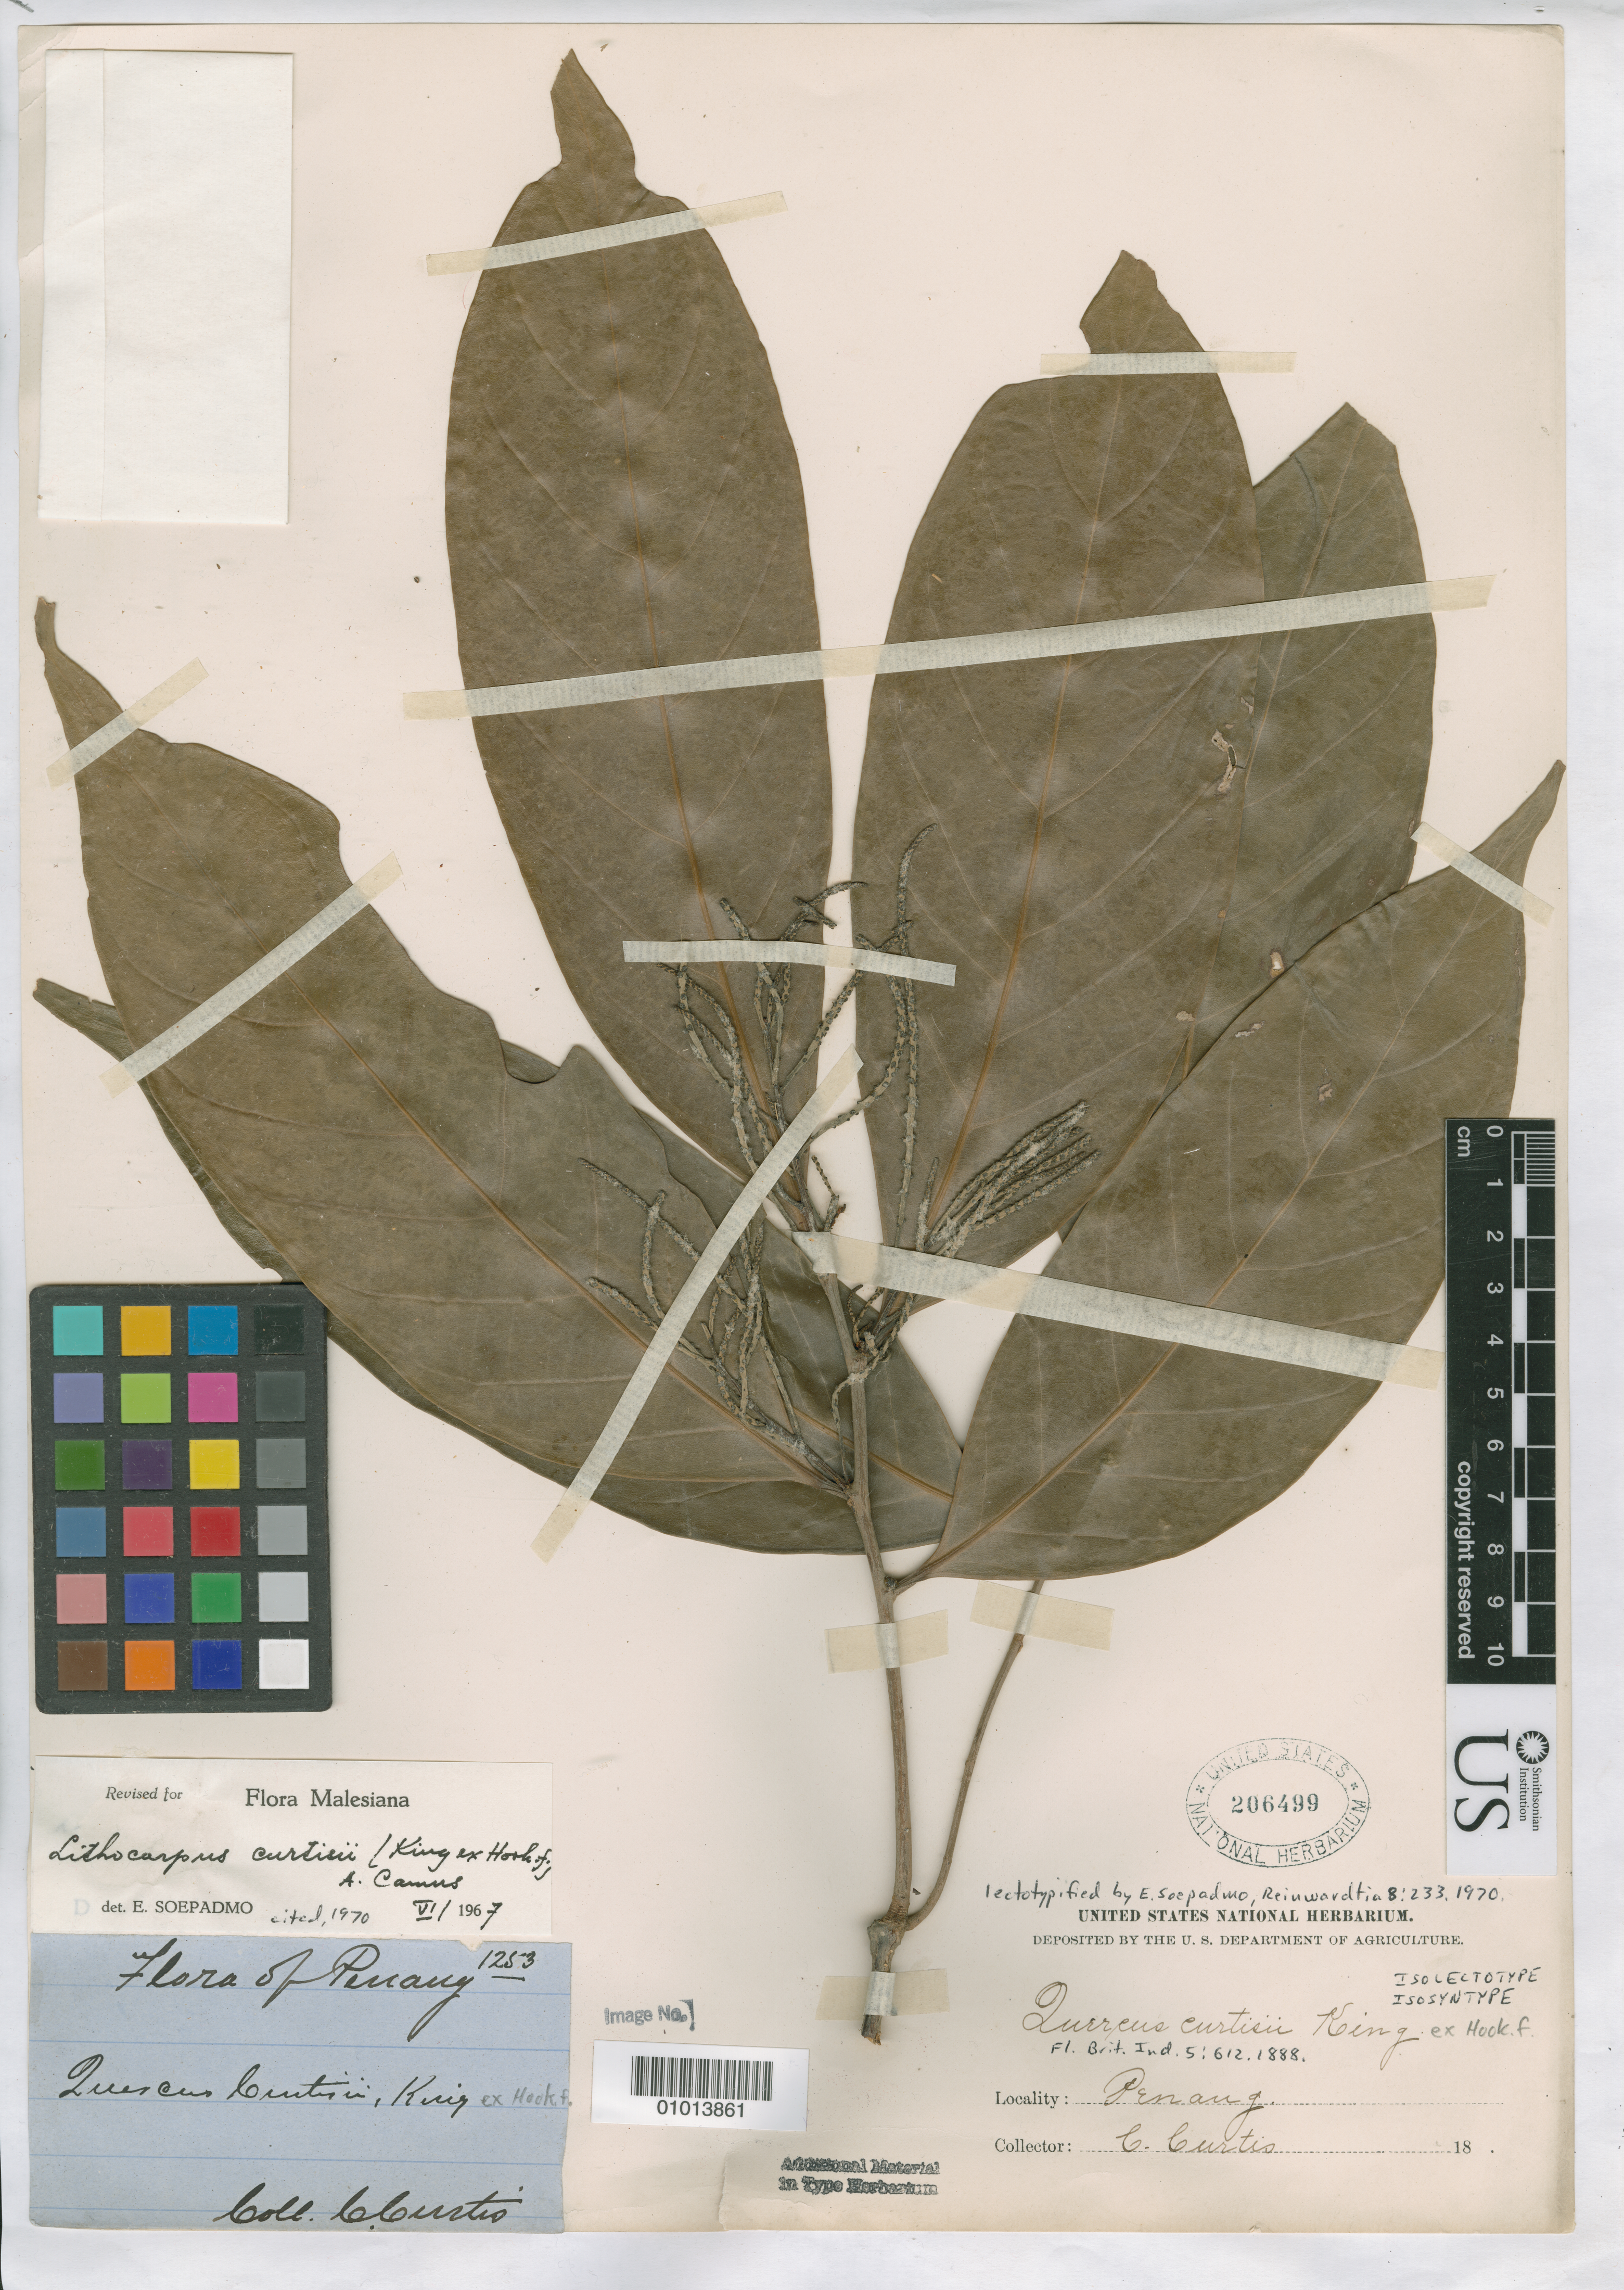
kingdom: Plantae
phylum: Tracheophyta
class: Magnoliopsida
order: Fagales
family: Fagaceae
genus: Quercus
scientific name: Quercus curtisii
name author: King ex Hook. f.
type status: Isolectotype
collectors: C. Curtiss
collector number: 1253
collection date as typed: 18--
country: Malaysia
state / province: Pinang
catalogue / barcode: US 206499